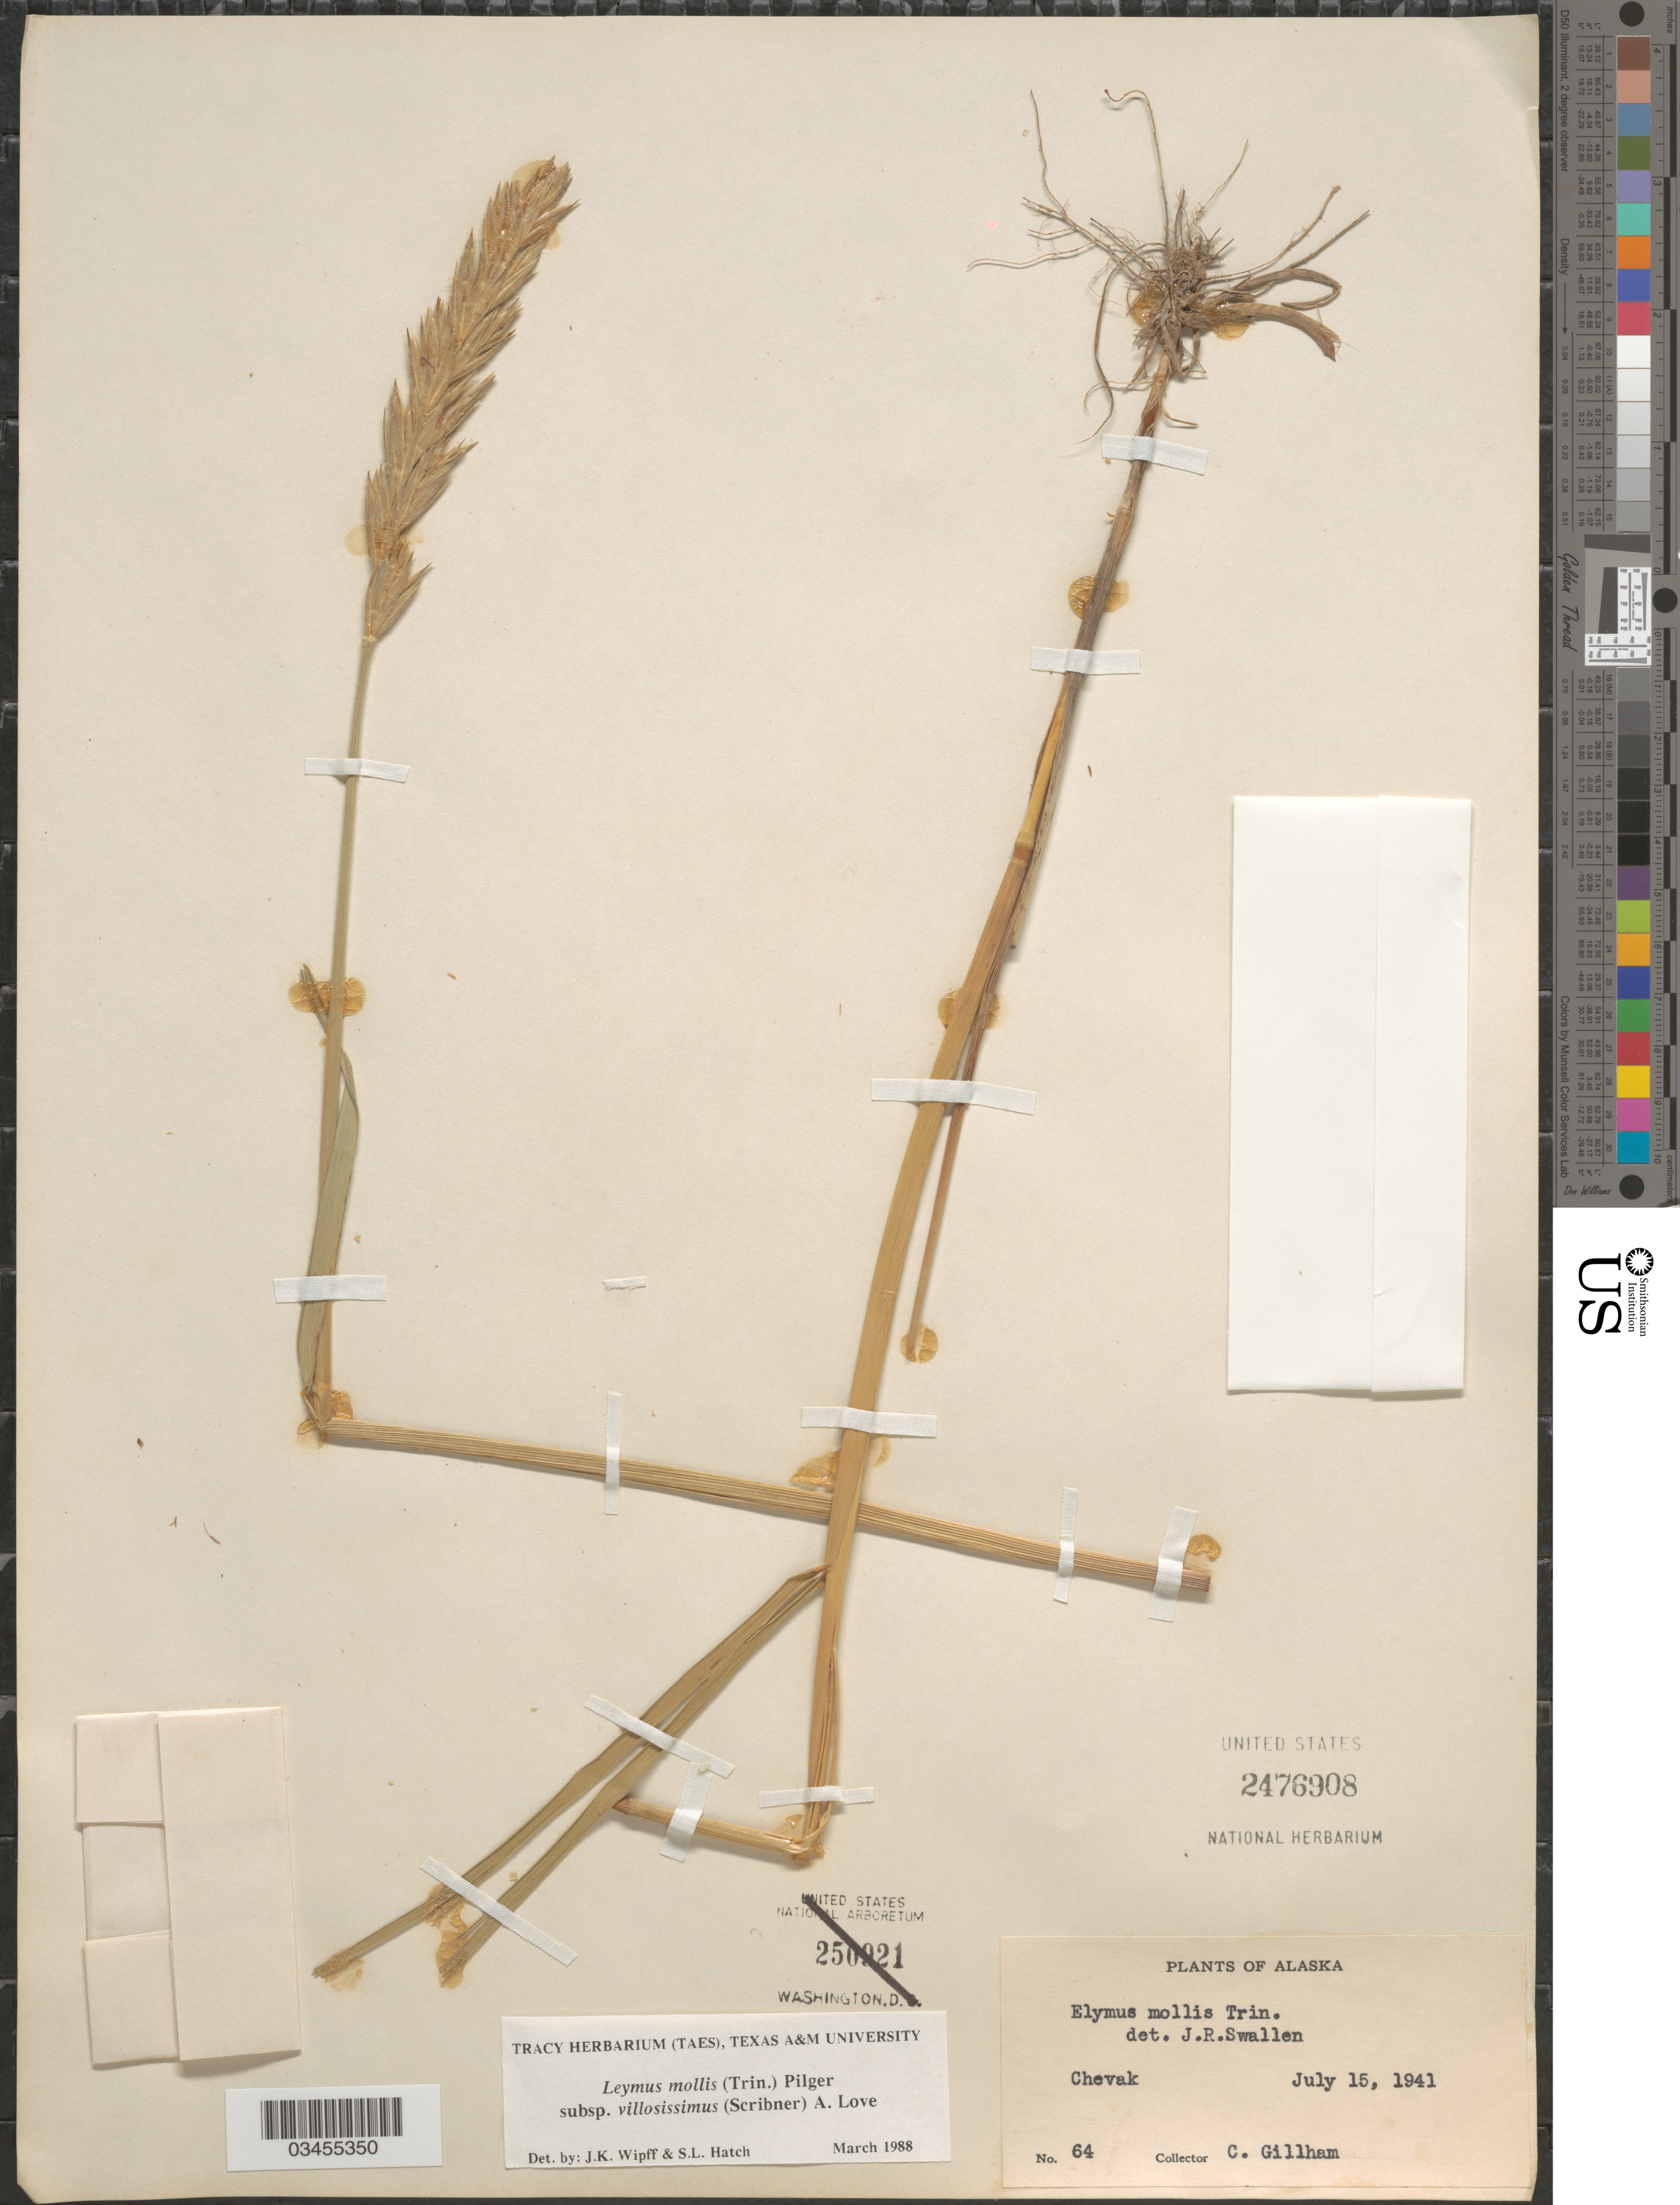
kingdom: Plantae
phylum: Tracheophyta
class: Liliopsida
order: Poales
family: Poaceae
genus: Leymus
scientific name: Leymus mollis subsp. villosissimus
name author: (Scribn.) Á. Löve & D. Löve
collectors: C. Gillham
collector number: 64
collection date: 1941-07-15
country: United States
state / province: Alaska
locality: Chevak.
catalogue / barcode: US 2476908